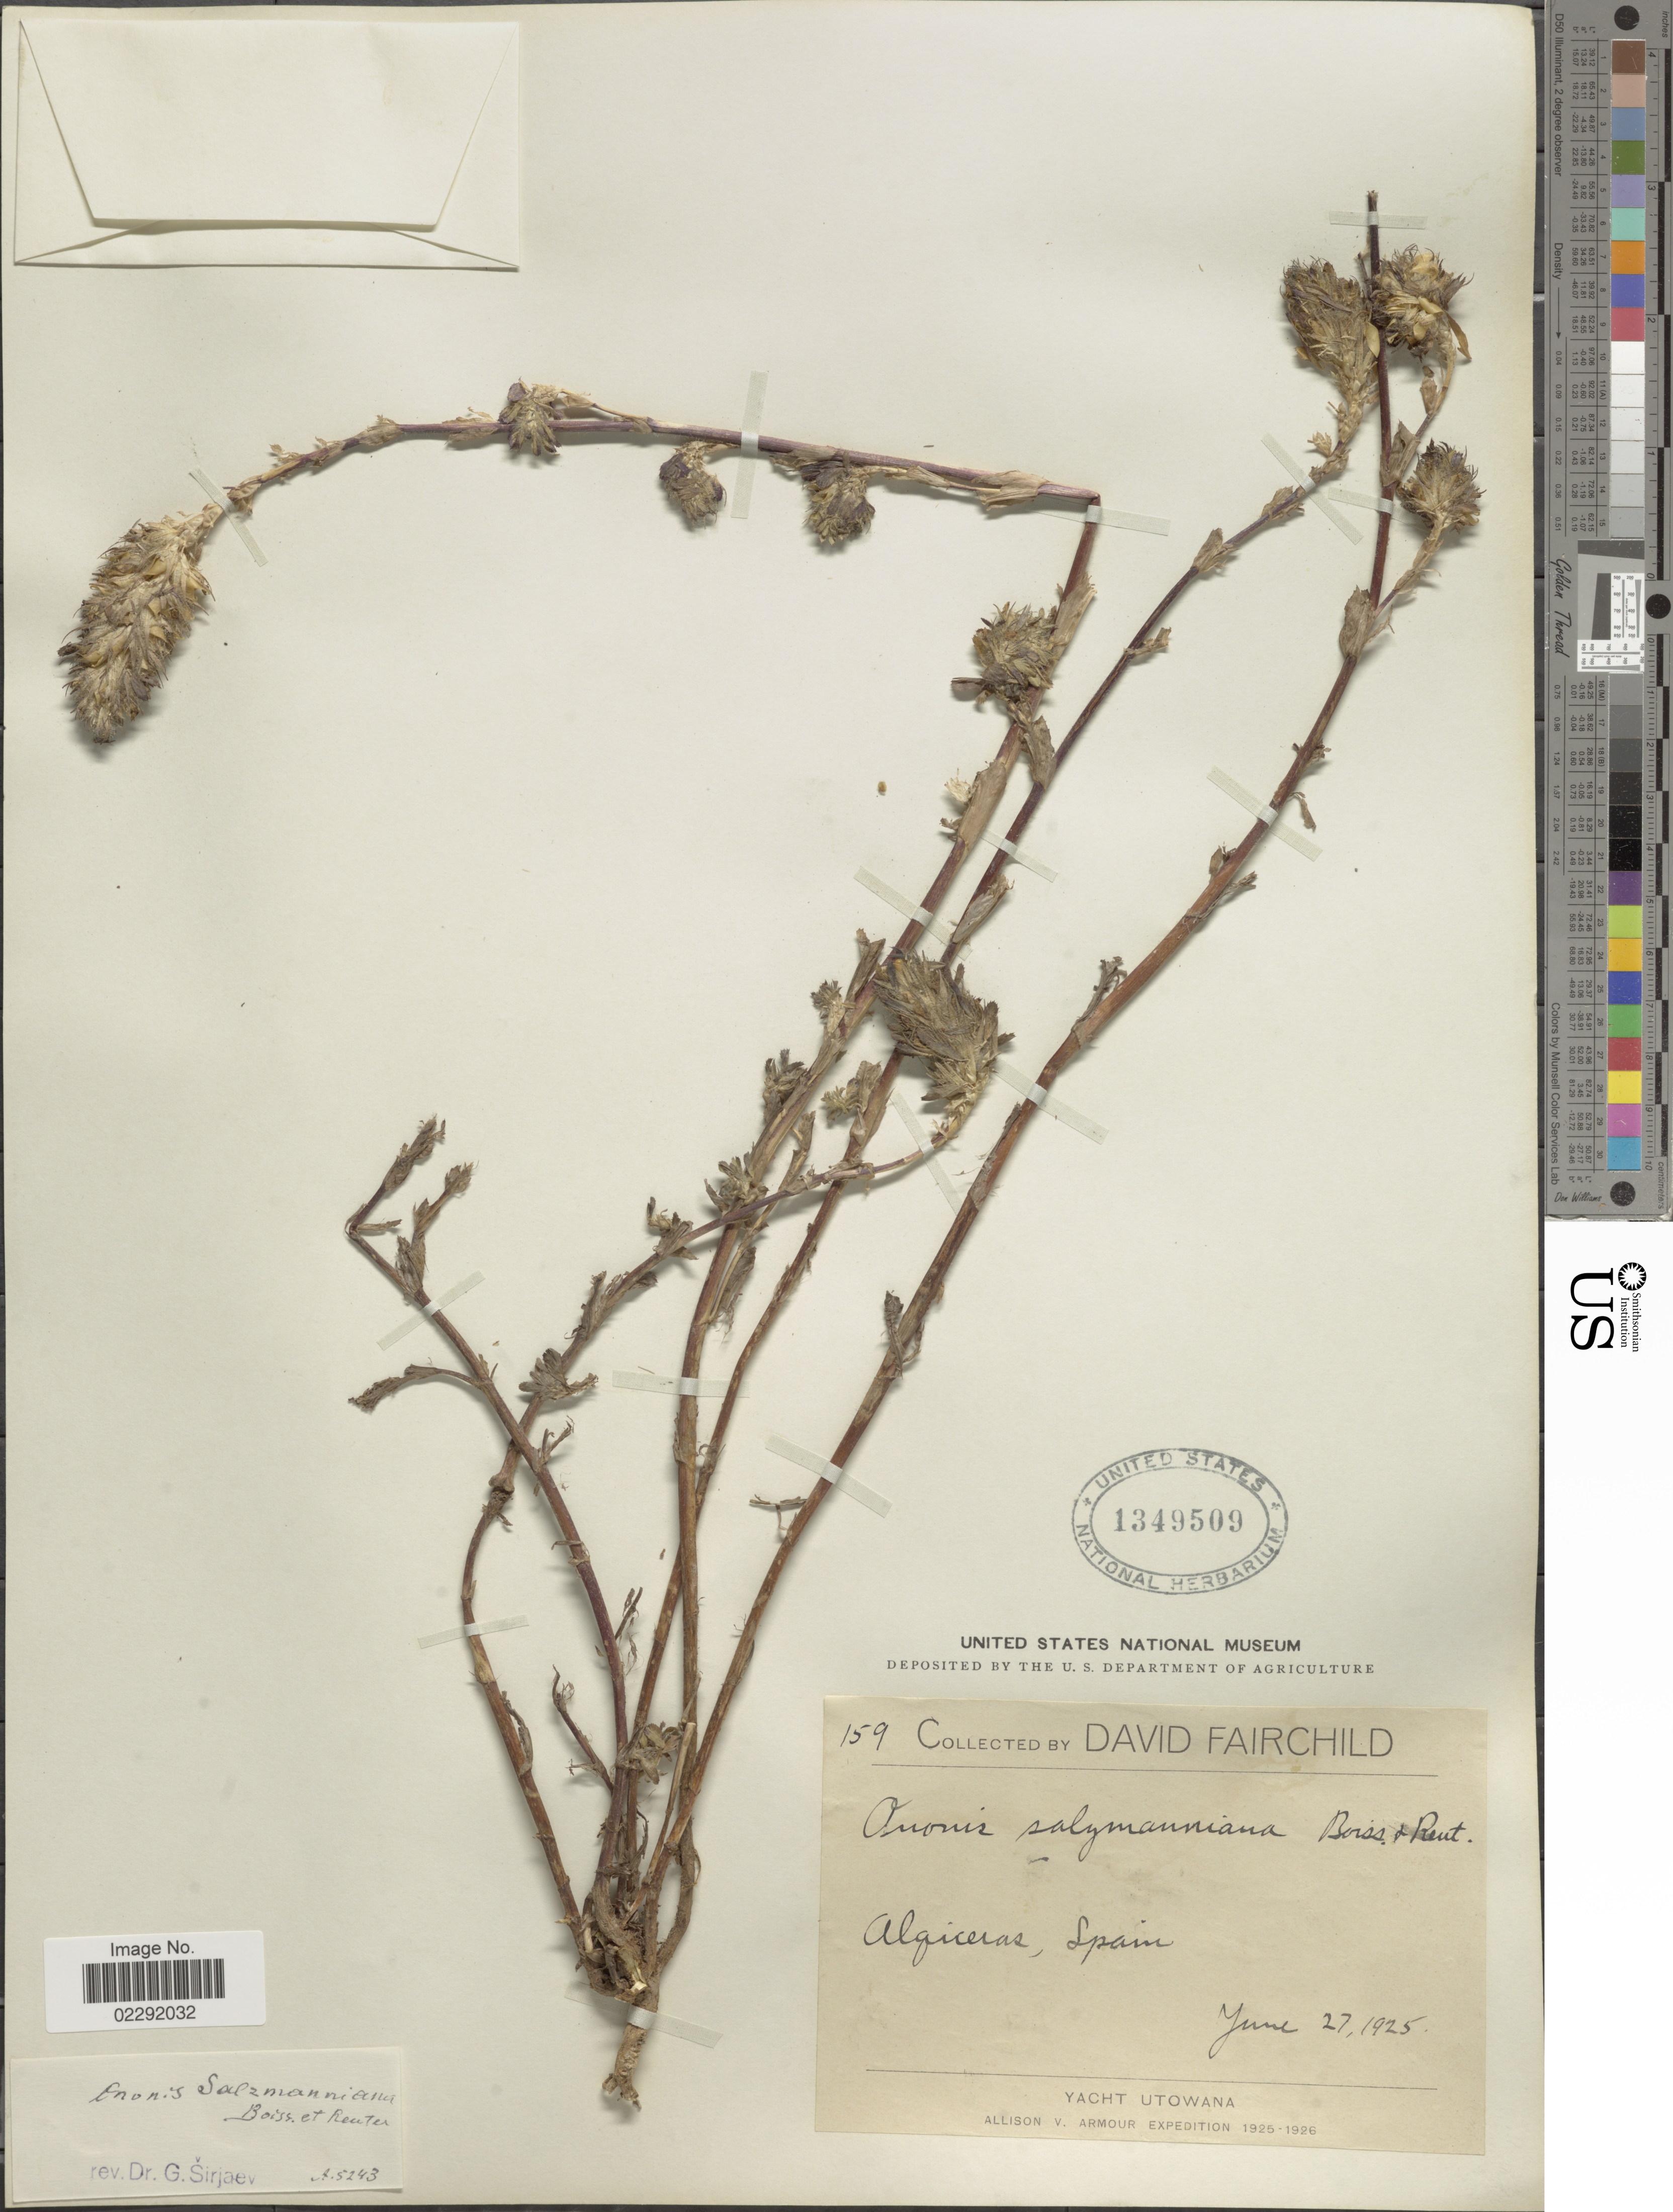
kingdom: Plantae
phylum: Tracheophyta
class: Magnoliopsida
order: Fabales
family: Fabaceae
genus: Ononis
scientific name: Ononis salzamanniana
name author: Boiss. & Reut.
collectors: D. Fairchild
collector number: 159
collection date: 1925-06-27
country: Spain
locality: Algeciras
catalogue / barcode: US 1349509